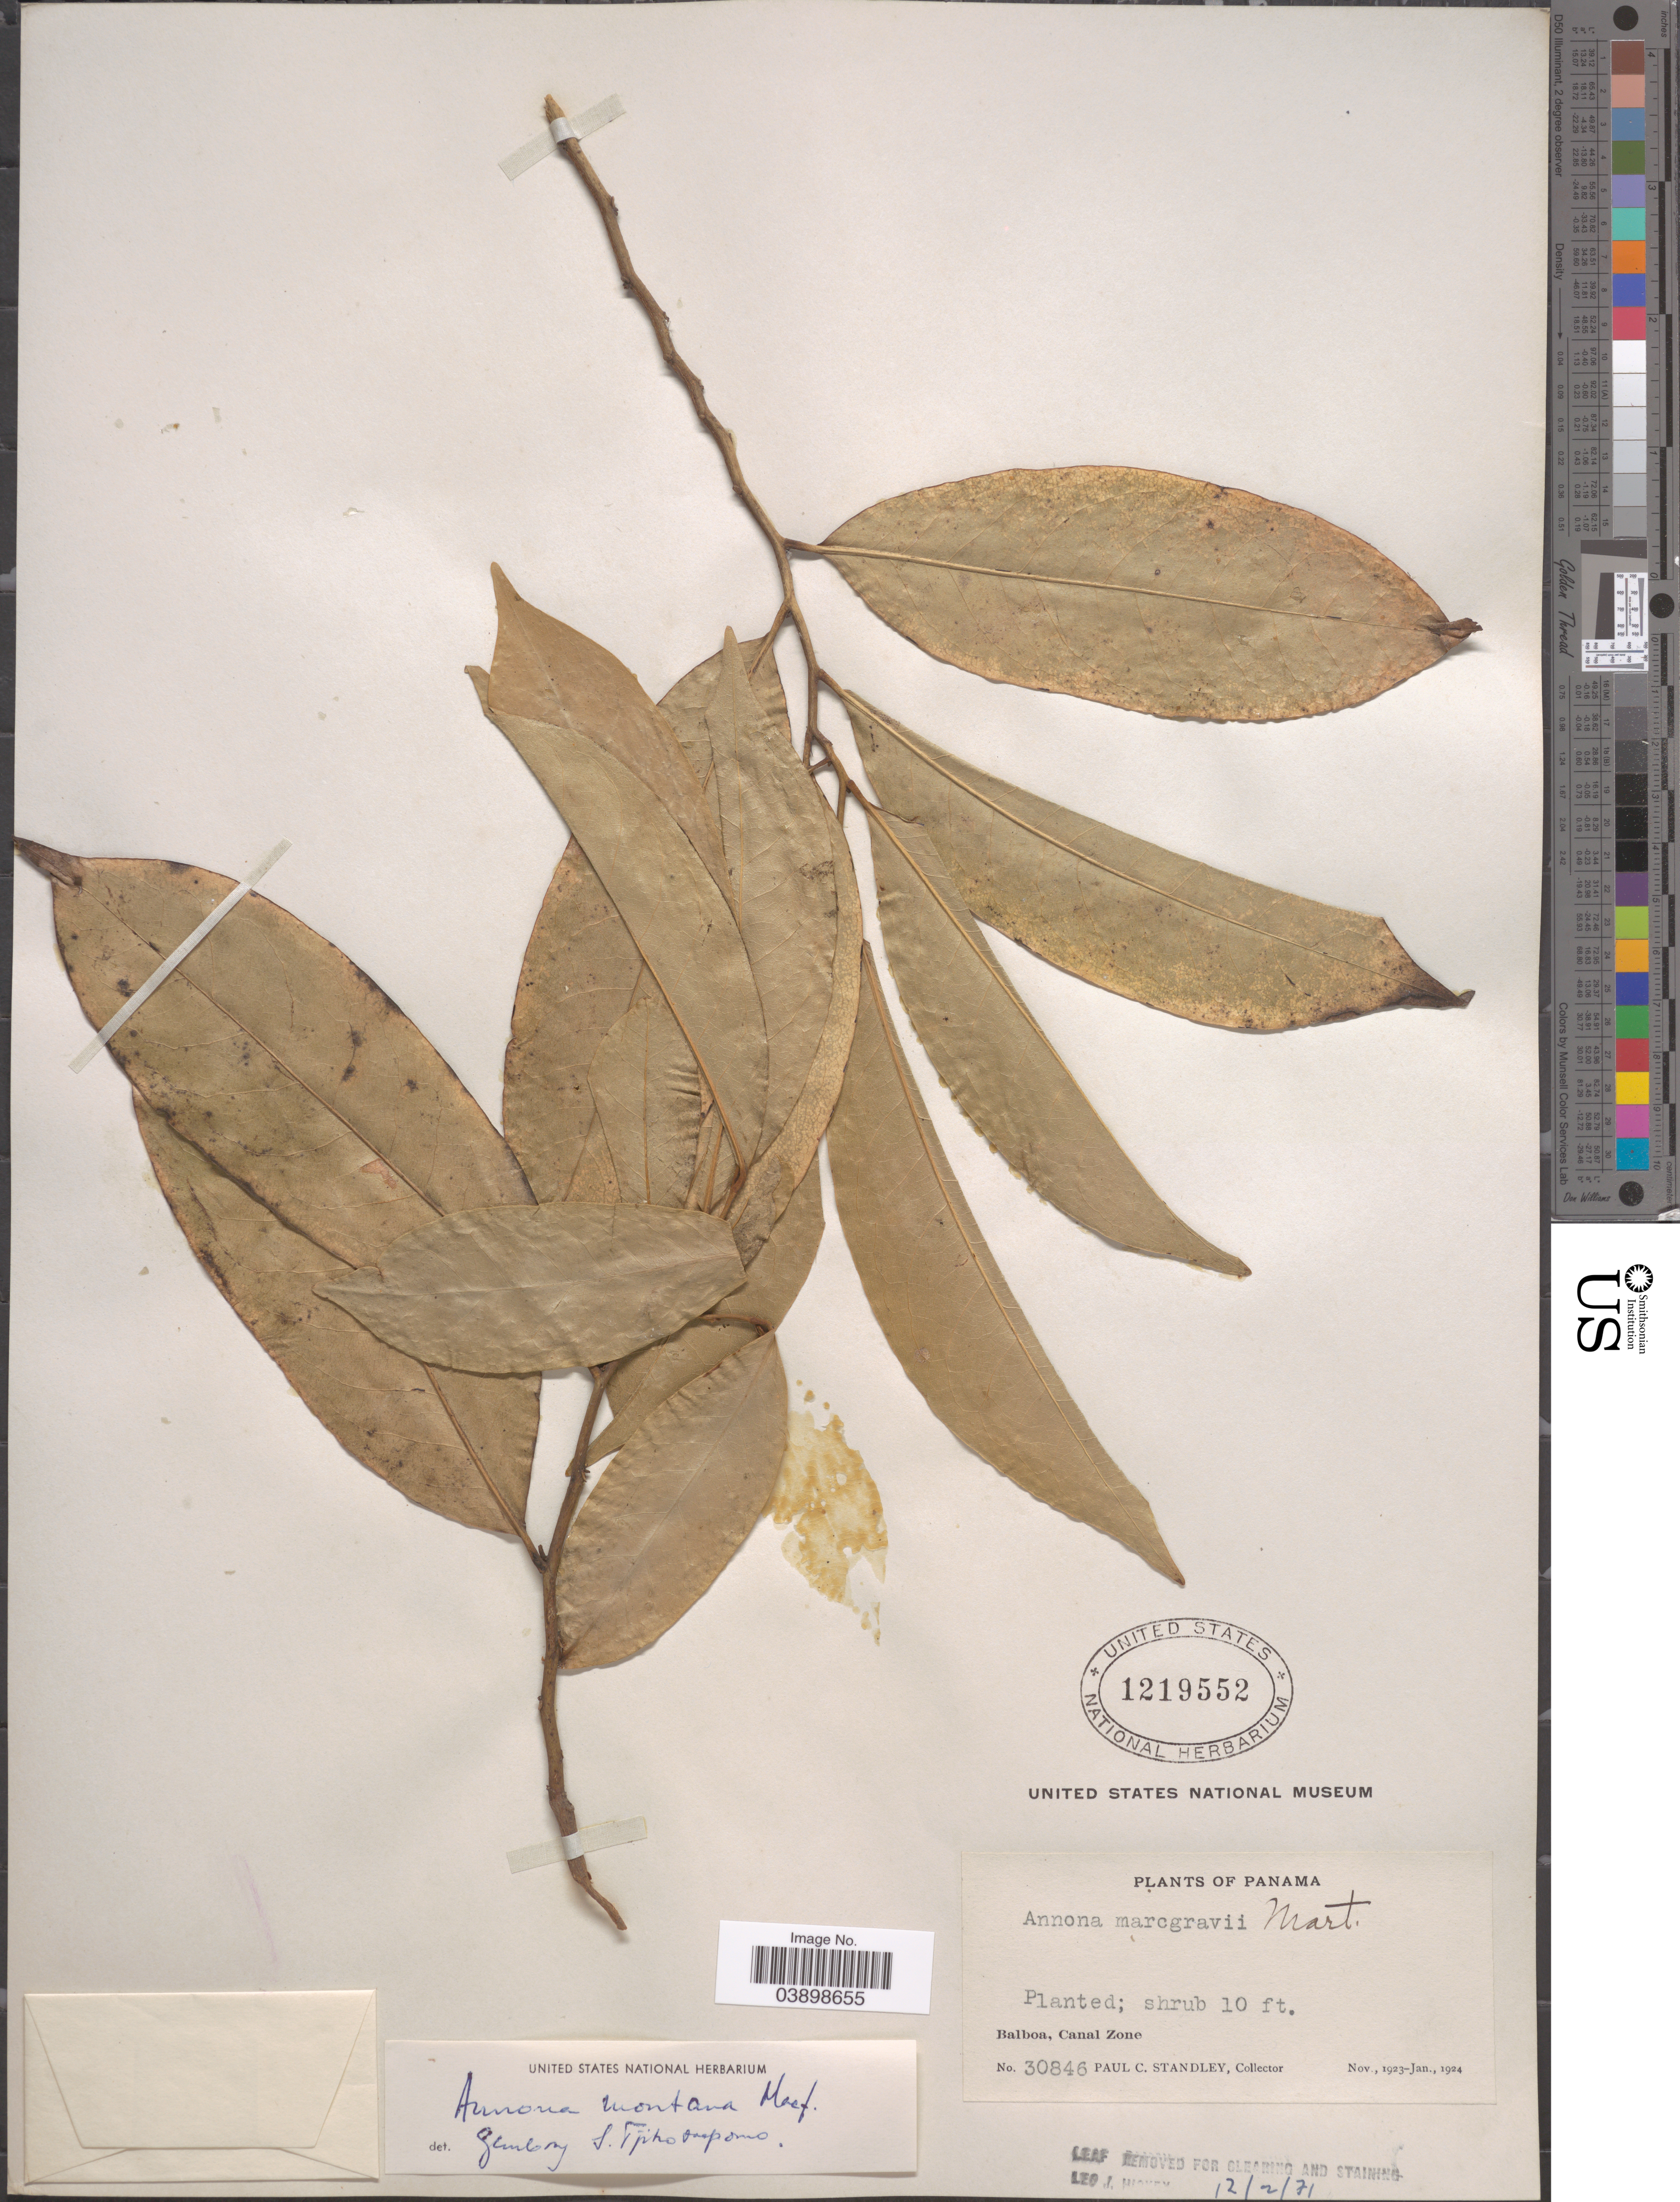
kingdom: Plantae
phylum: Tracheophyta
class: Magnoliopsida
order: Magnoliales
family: Annonaceae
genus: Annona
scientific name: Annona marcgravii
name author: Mart.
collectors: P. C. Standley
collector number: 30846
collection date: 1923-11/1924-01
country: Panama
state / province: Colón / Panamá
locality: Balboa, Canal Zone.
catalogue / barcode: US 1219552